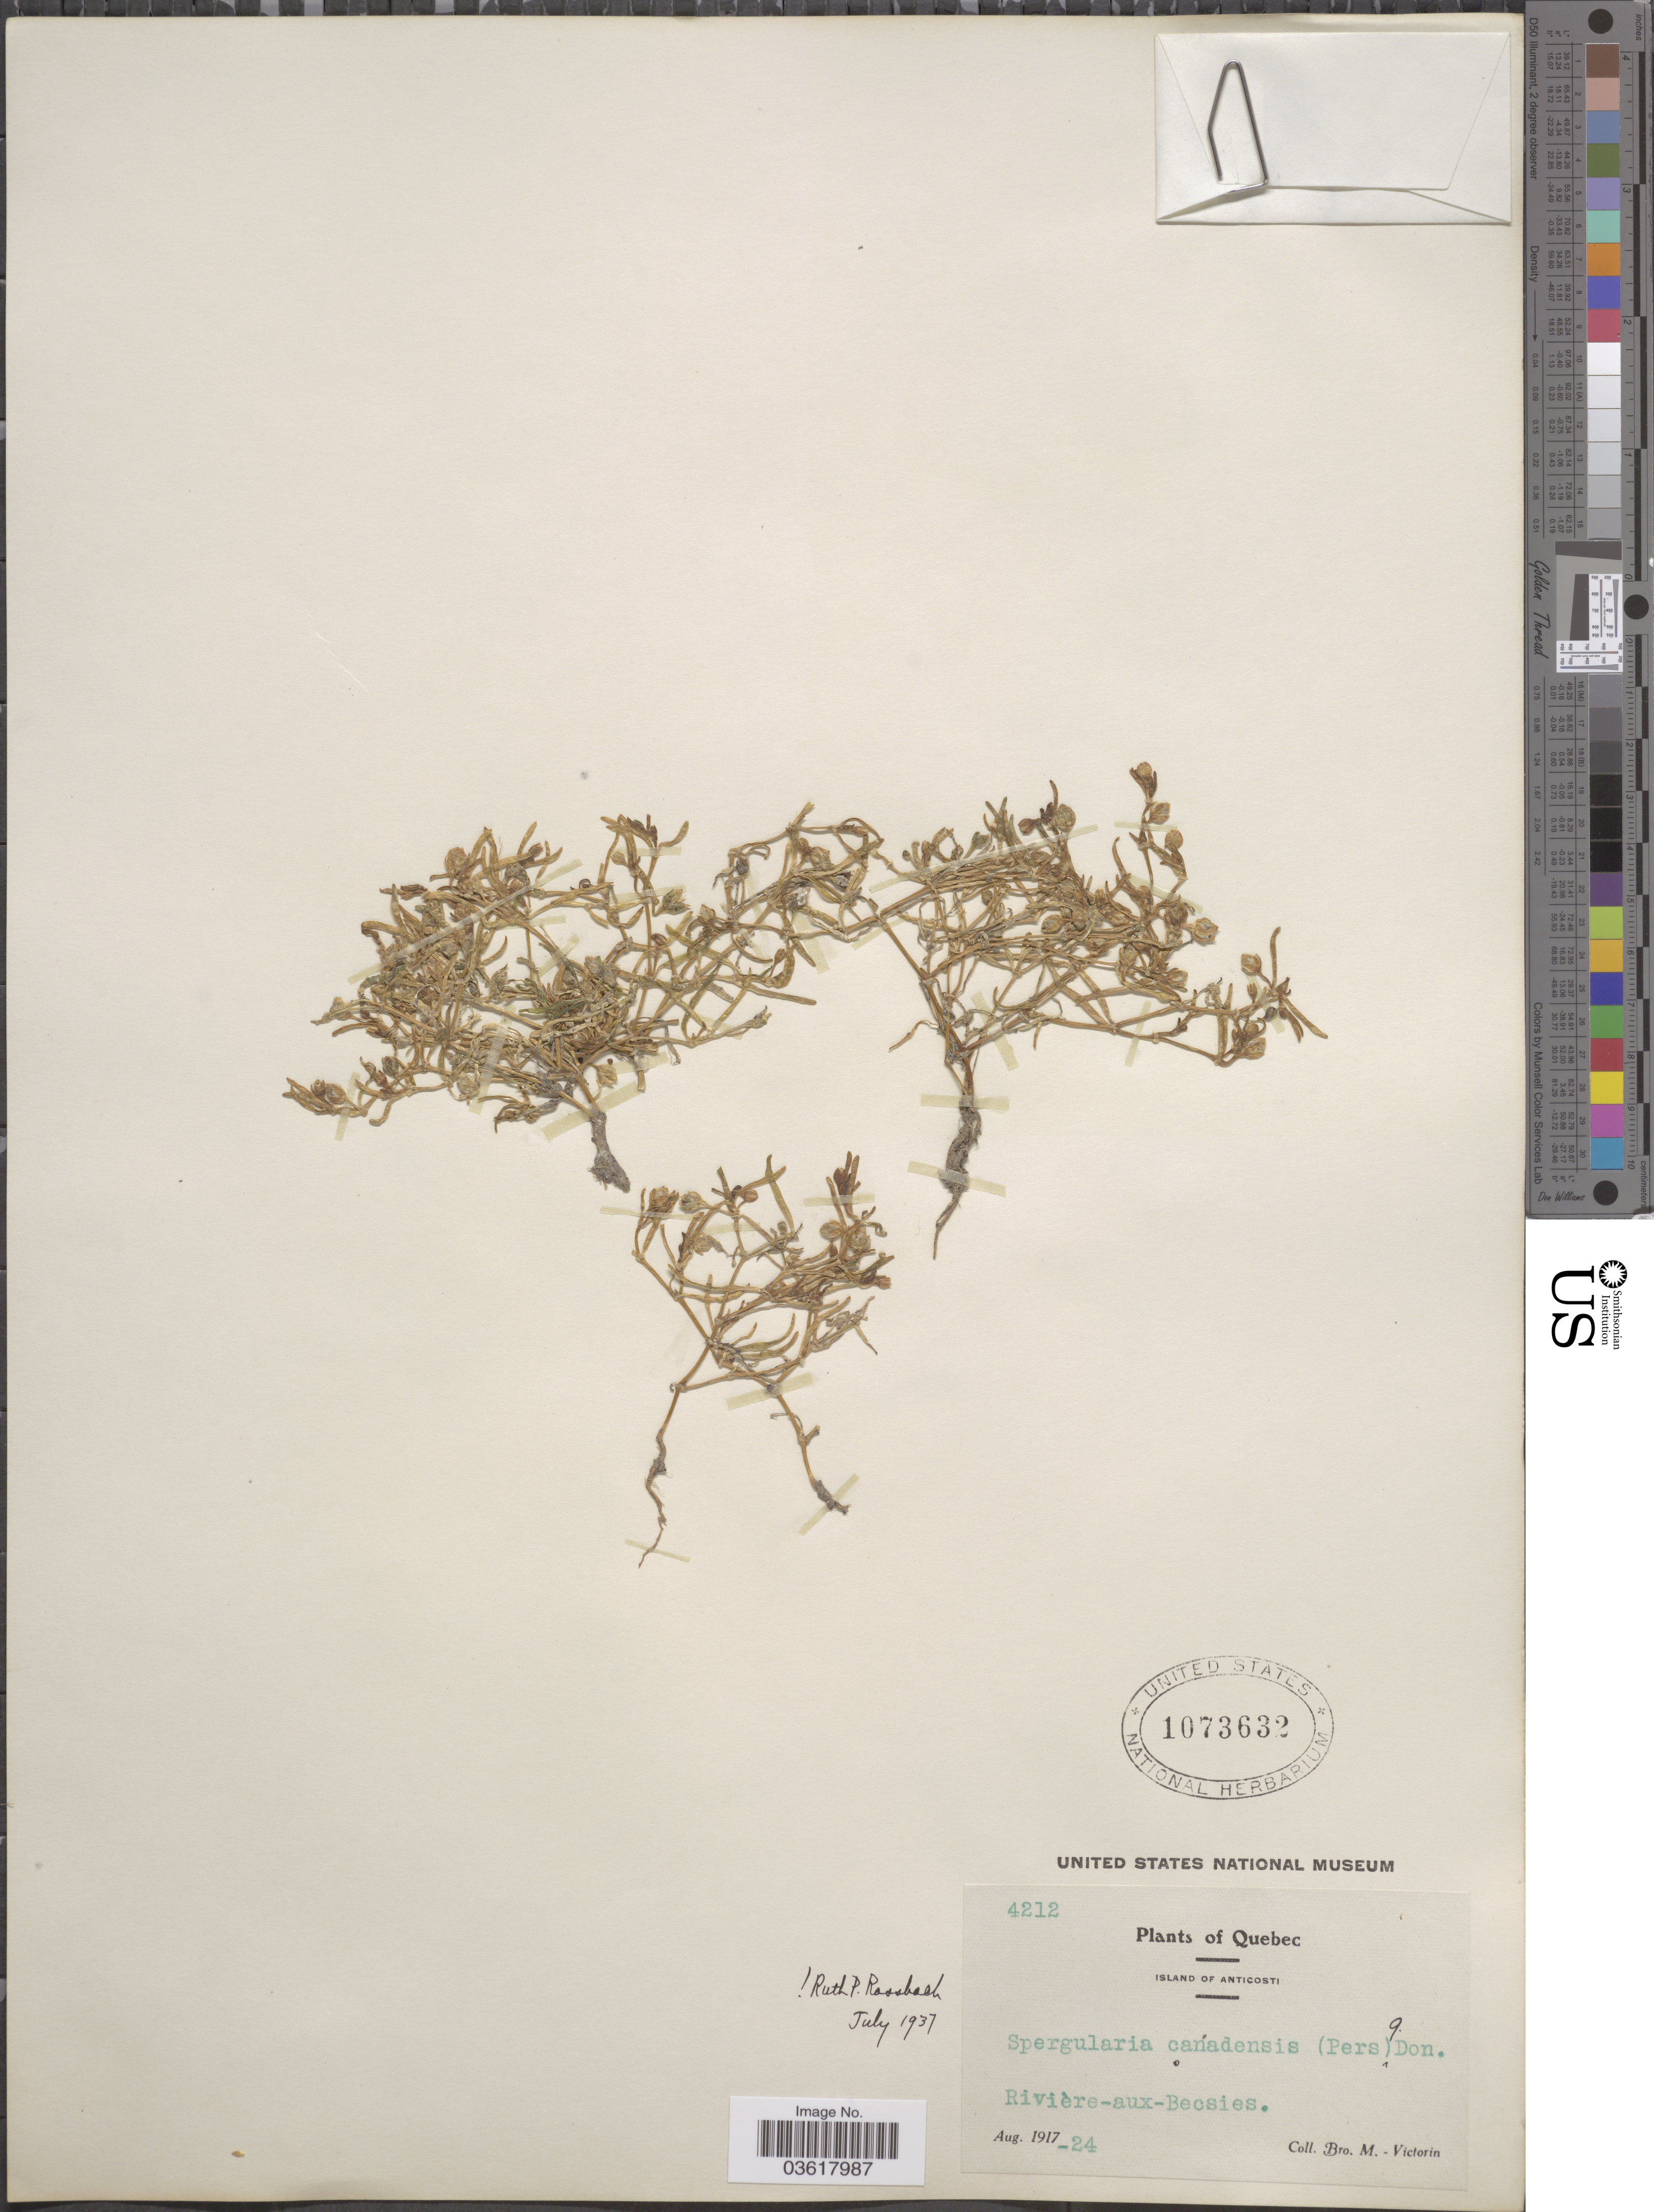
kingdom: Plantae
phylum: Tracheophyta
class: Magnoliopsida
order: Caryophyllales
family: Caryophyllaceae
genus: Spergularia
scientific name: Spergularia canadensis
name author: (Pers.) G. Don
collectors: Fr. Marie-Victorin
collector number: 4212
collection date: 1917-08-24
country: Canada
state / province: Quebec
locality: Island of Anticosti. Rivière-aux-Becsies.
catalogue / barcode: US 1073632